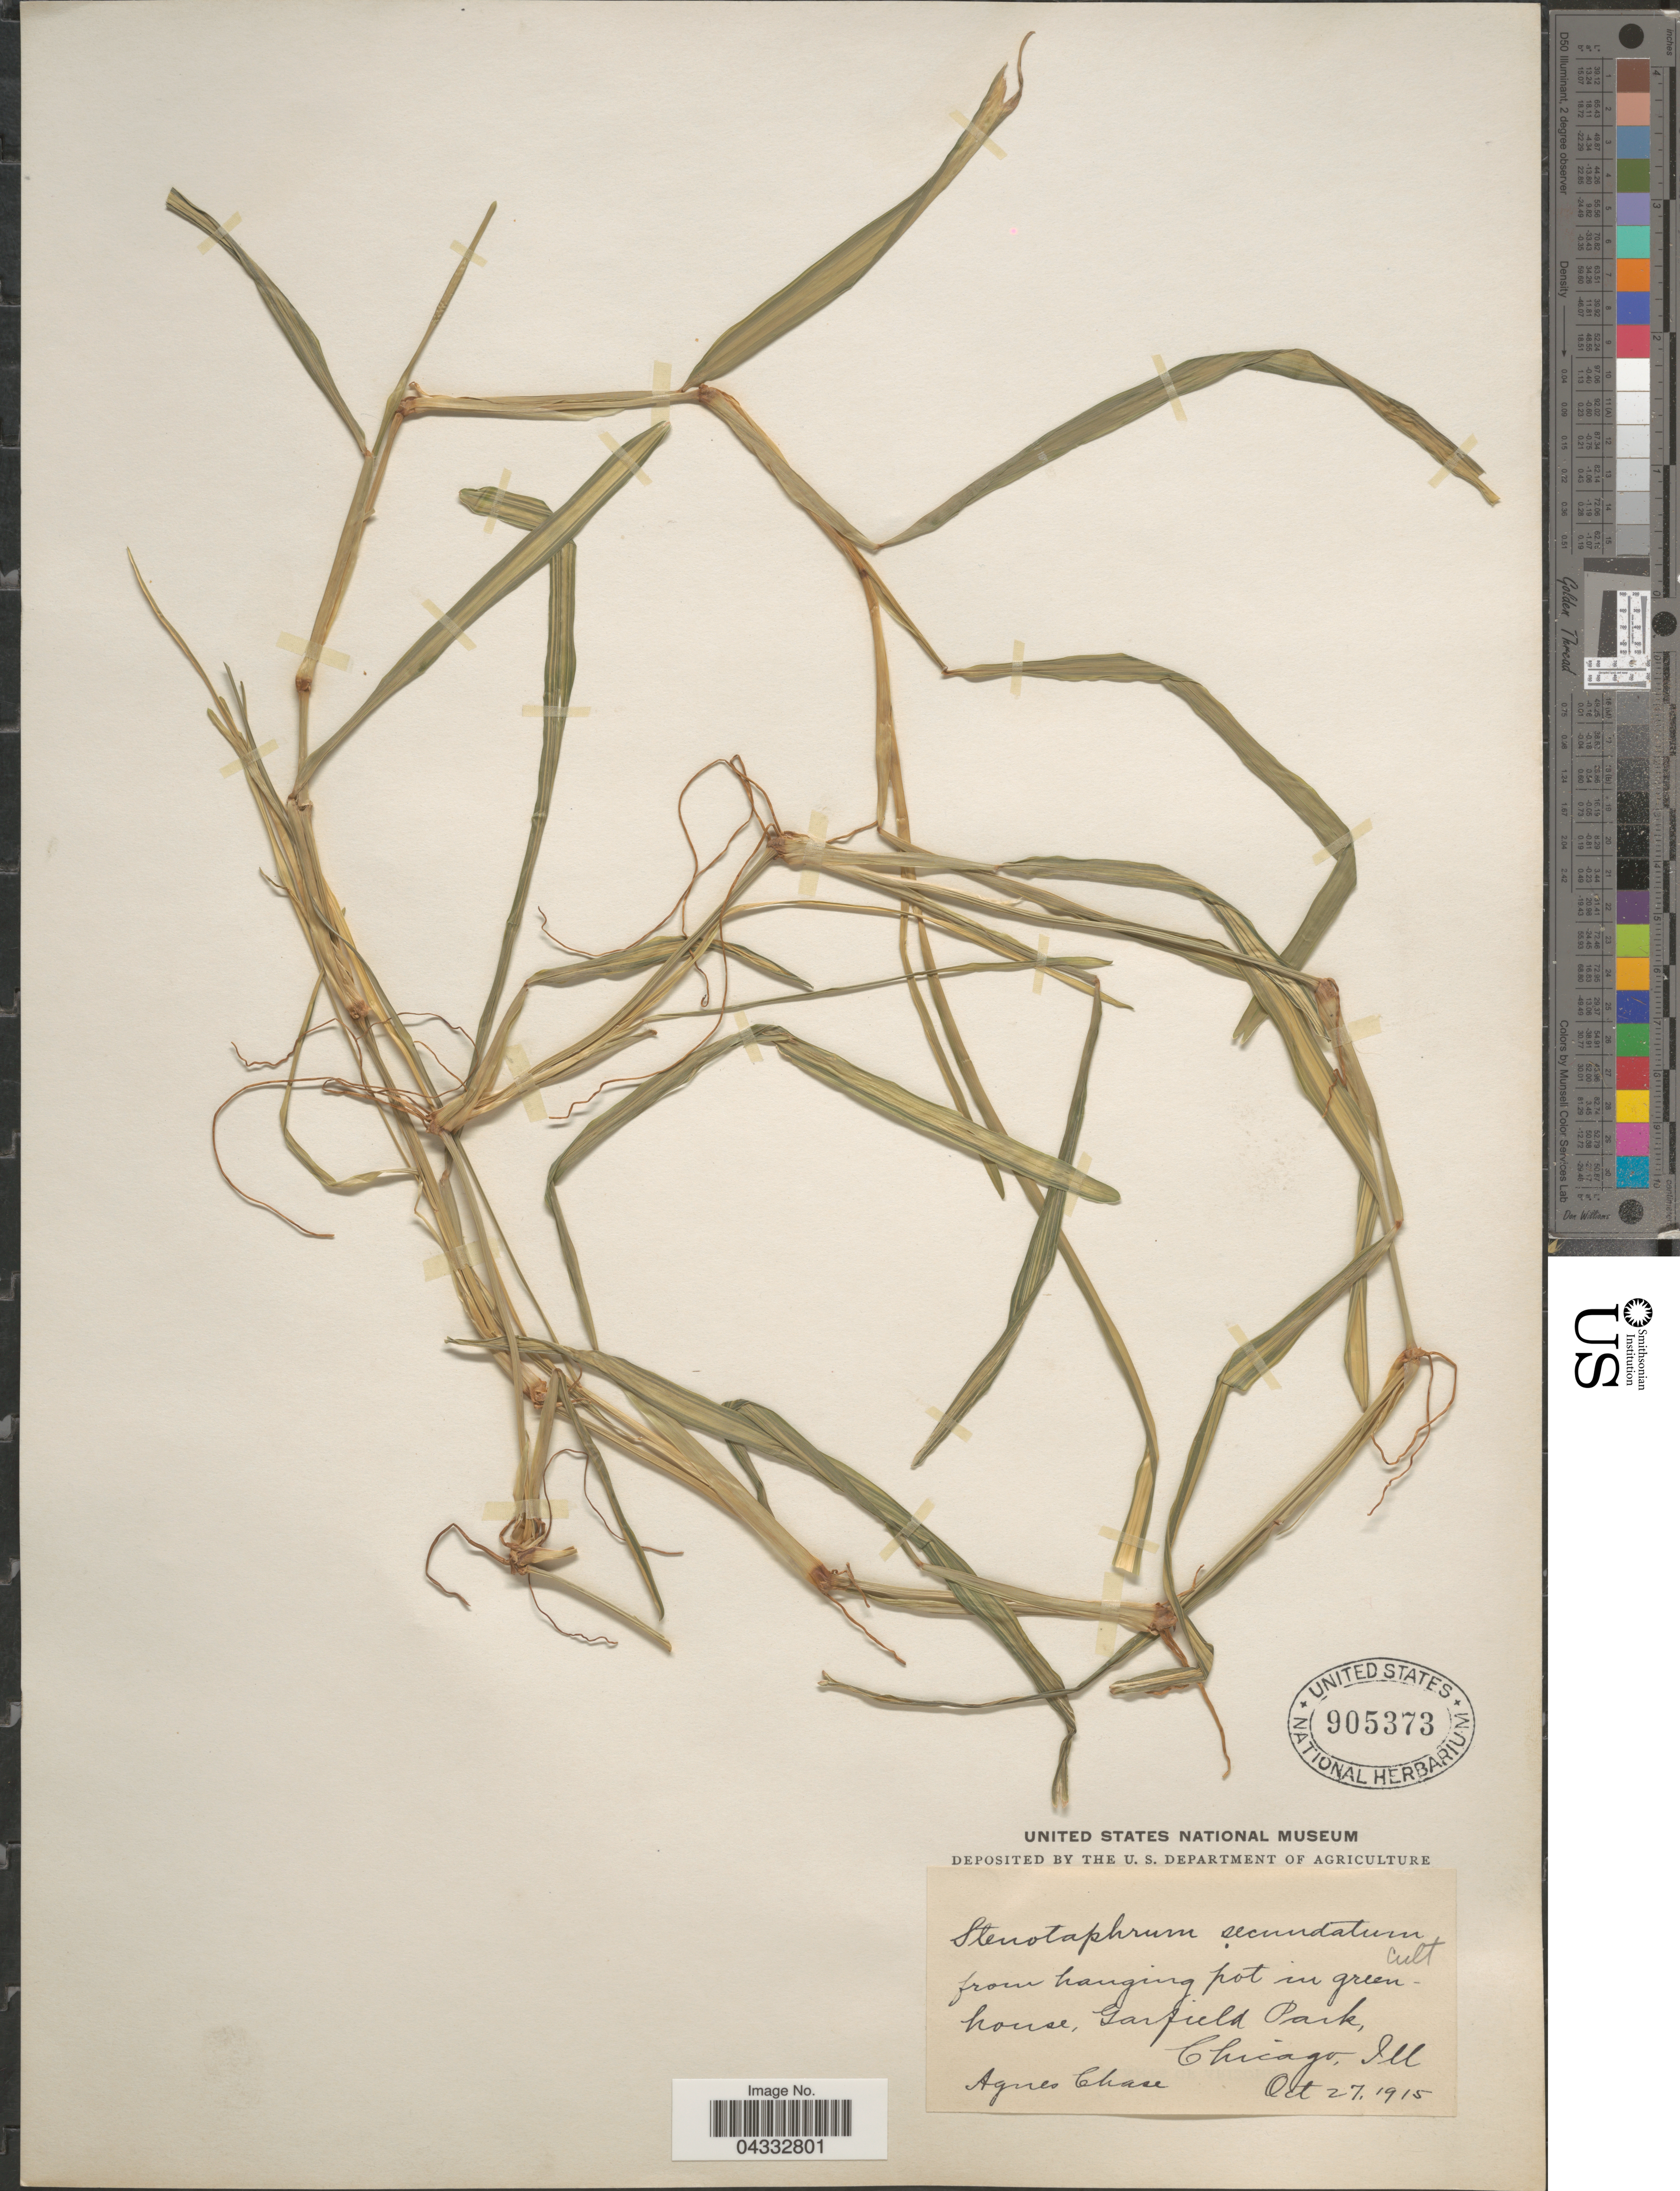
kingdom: Plantae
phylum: Tracheophyta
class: Liliopsida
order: Poales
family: Poaceae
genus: Stenotaphrum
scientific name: Stenotaphrum secundatum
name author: (Walter) Kuntze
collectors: A. Chase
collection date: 1915-10-27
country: United States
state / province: Illinois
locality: From hanging pot in greenhouse, Garfield Park, Chicago.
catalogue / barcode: US 905373